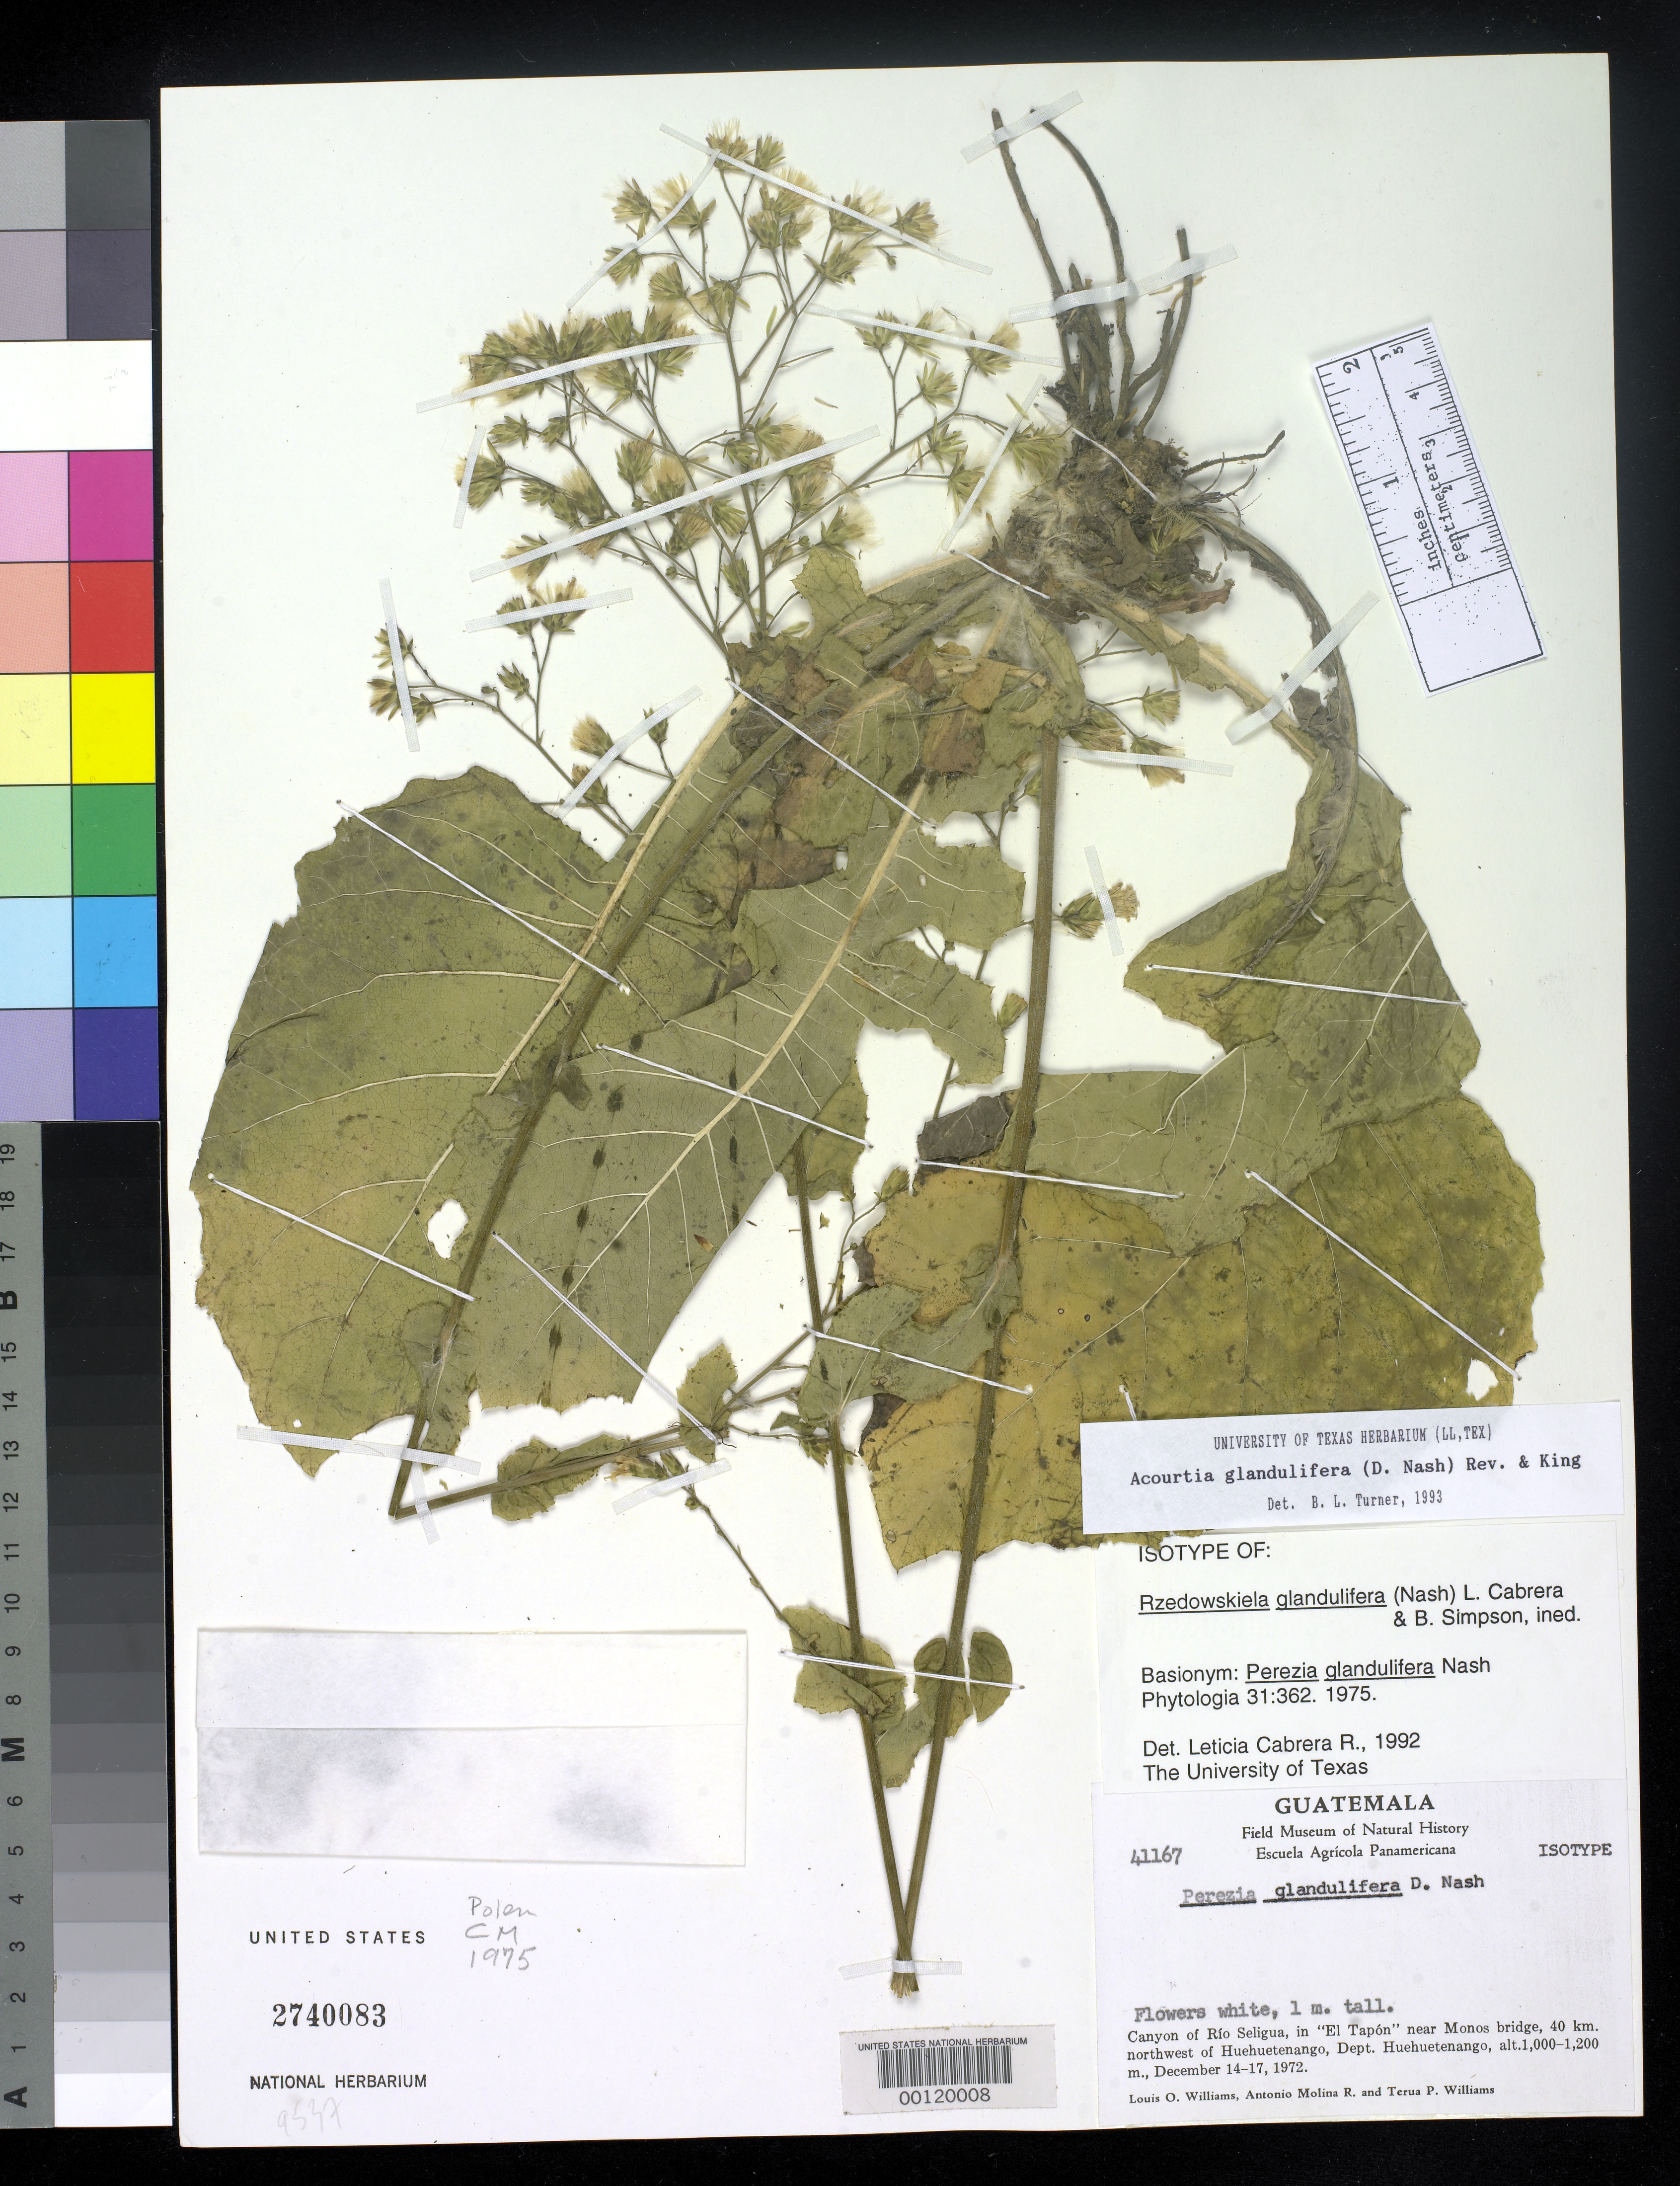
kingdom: Plantae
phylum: Tracheophyta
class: Magnoliopsida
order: Asterales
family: Asteraceae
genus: Perezia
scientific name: Perezia glandulifera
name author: D.L. Nash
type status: Isotype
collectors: L. O. Williams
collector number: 41167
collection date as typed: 14 Dec 1972 to 17 Dec 1972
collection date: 1972-12-14/1972-12-17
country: Guatemala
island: Huehuetenango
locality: Canyon of Rio Seligua, "El Tapo".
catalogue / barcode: US 2740083